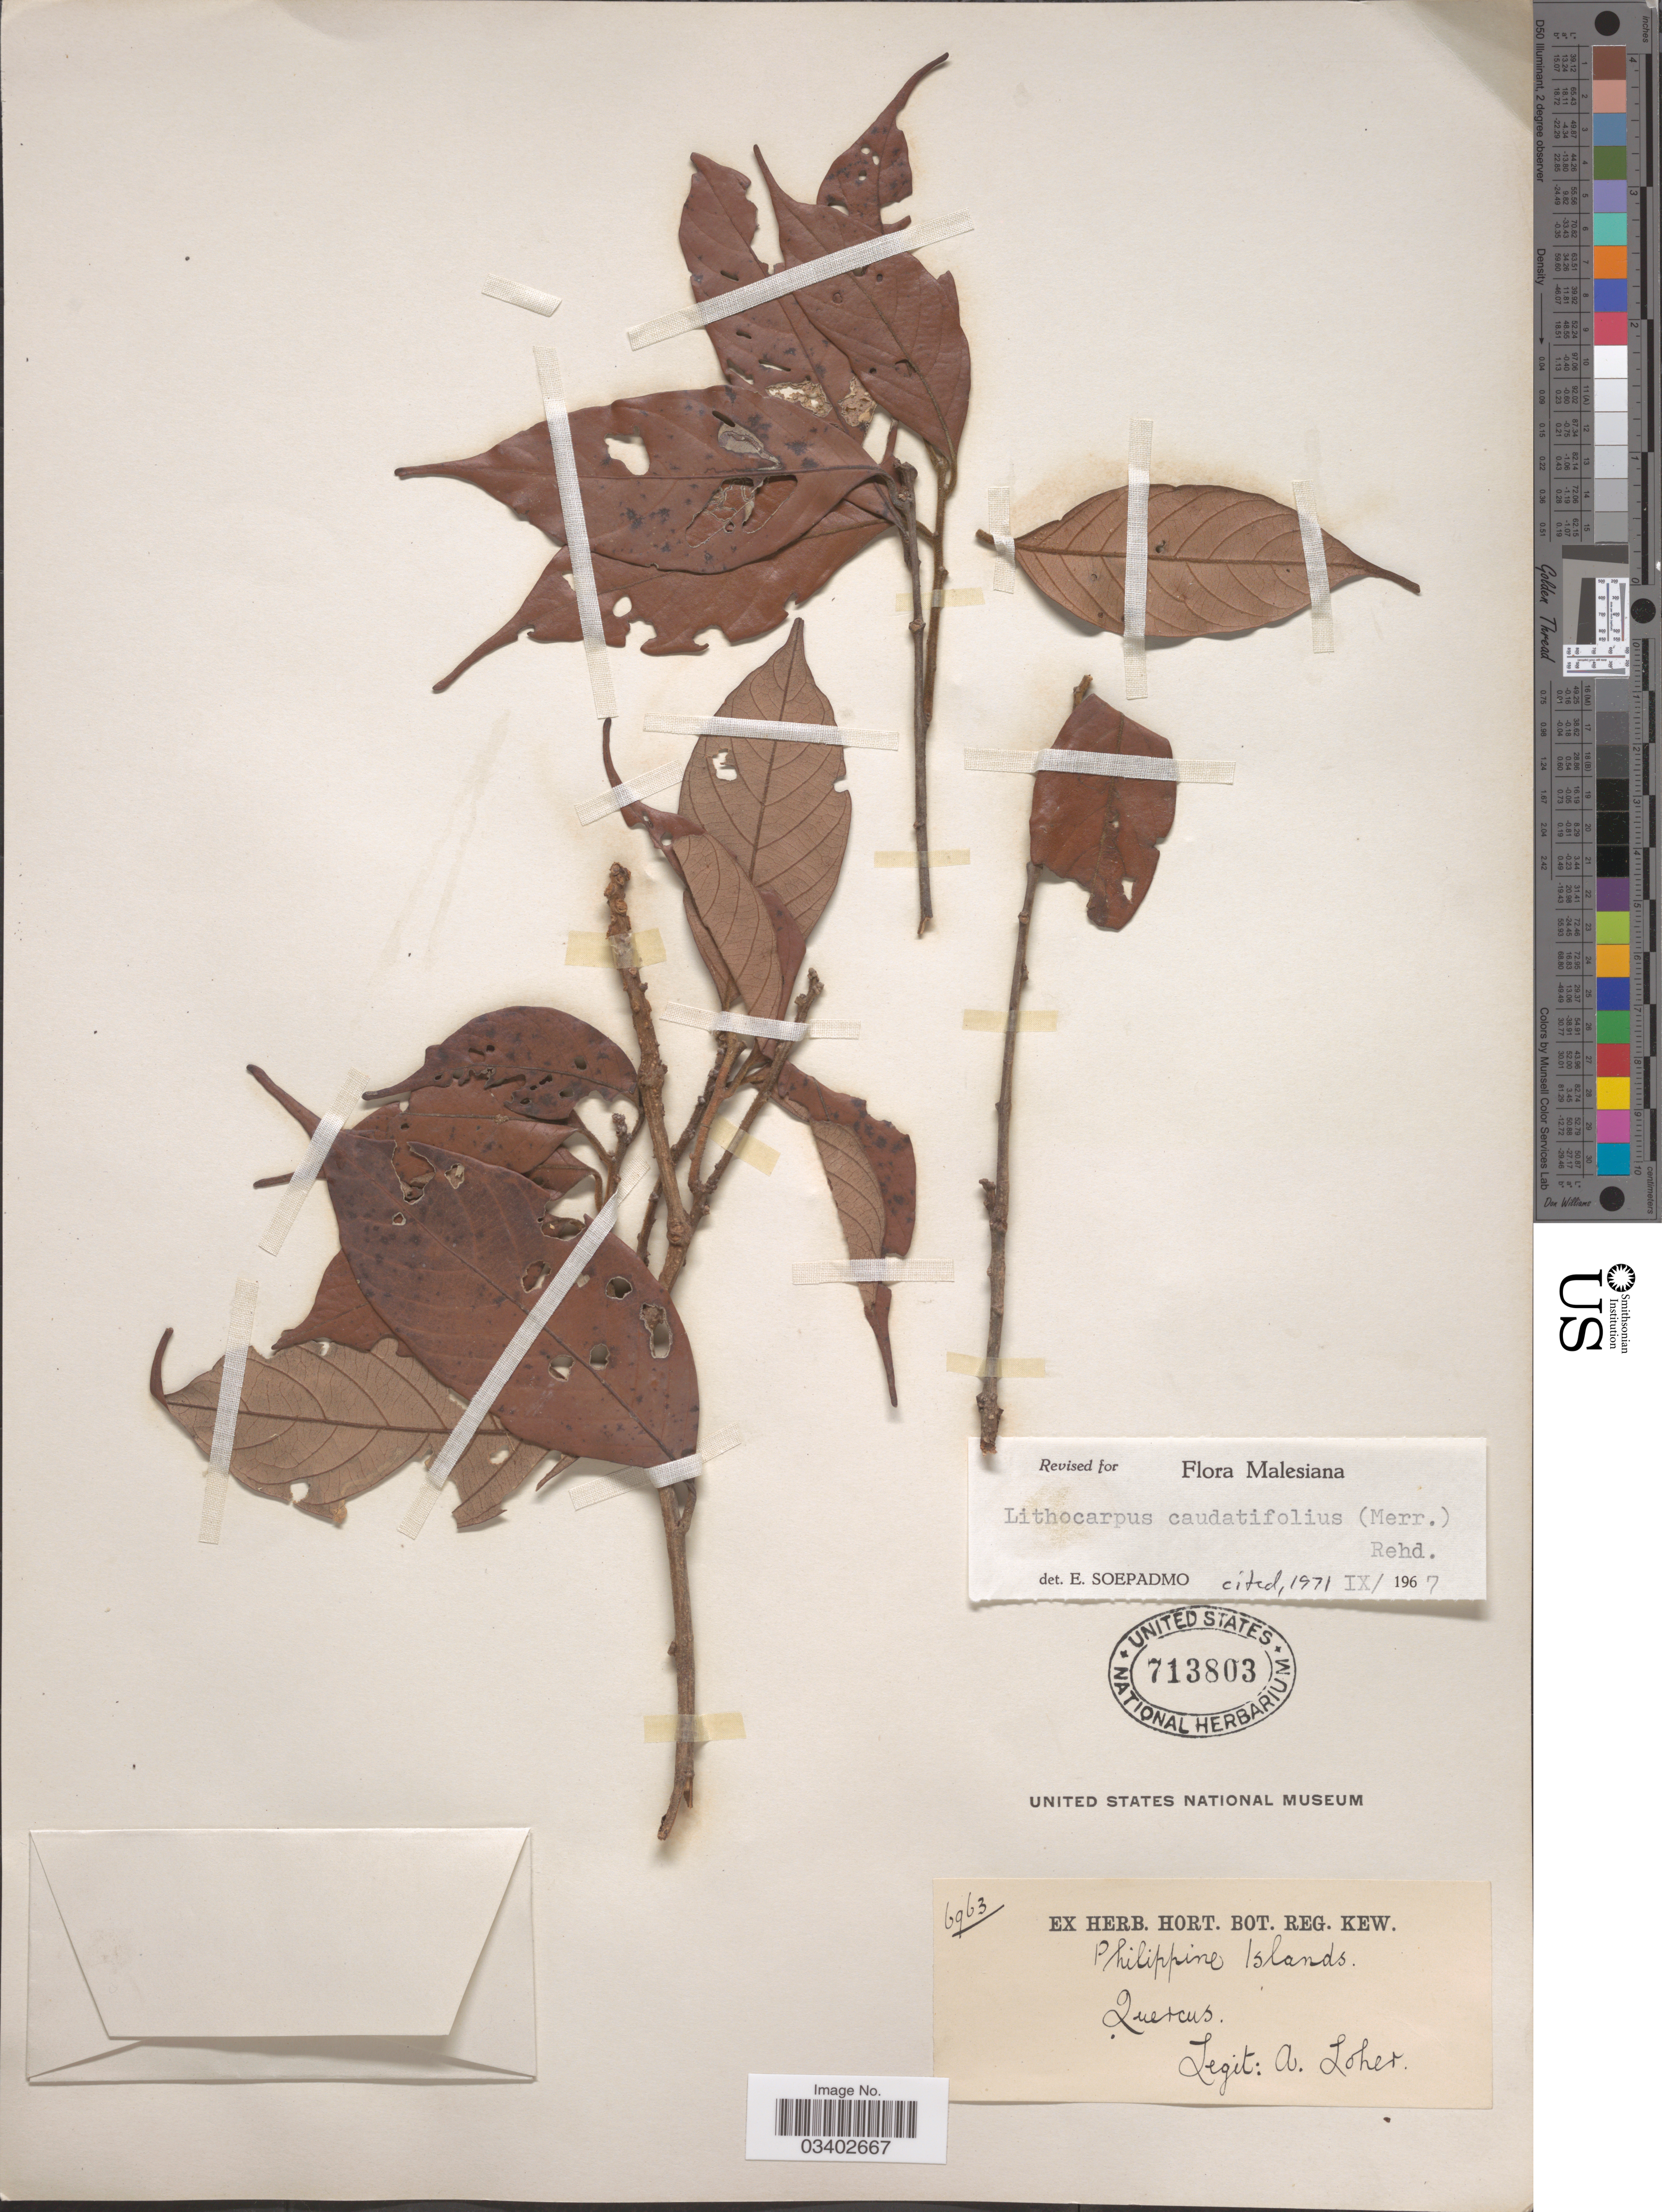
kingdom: Plantae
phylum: Tracheophyta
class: Magnoliopsida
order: Fagales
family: Fagaceae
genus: Lithocarpus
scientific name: Lithocarpus caudatifolius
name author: (Merr.) Rehder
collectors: A. Loher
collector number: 6963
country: Philippines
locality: Philippine Islands.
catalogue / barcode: US 713803